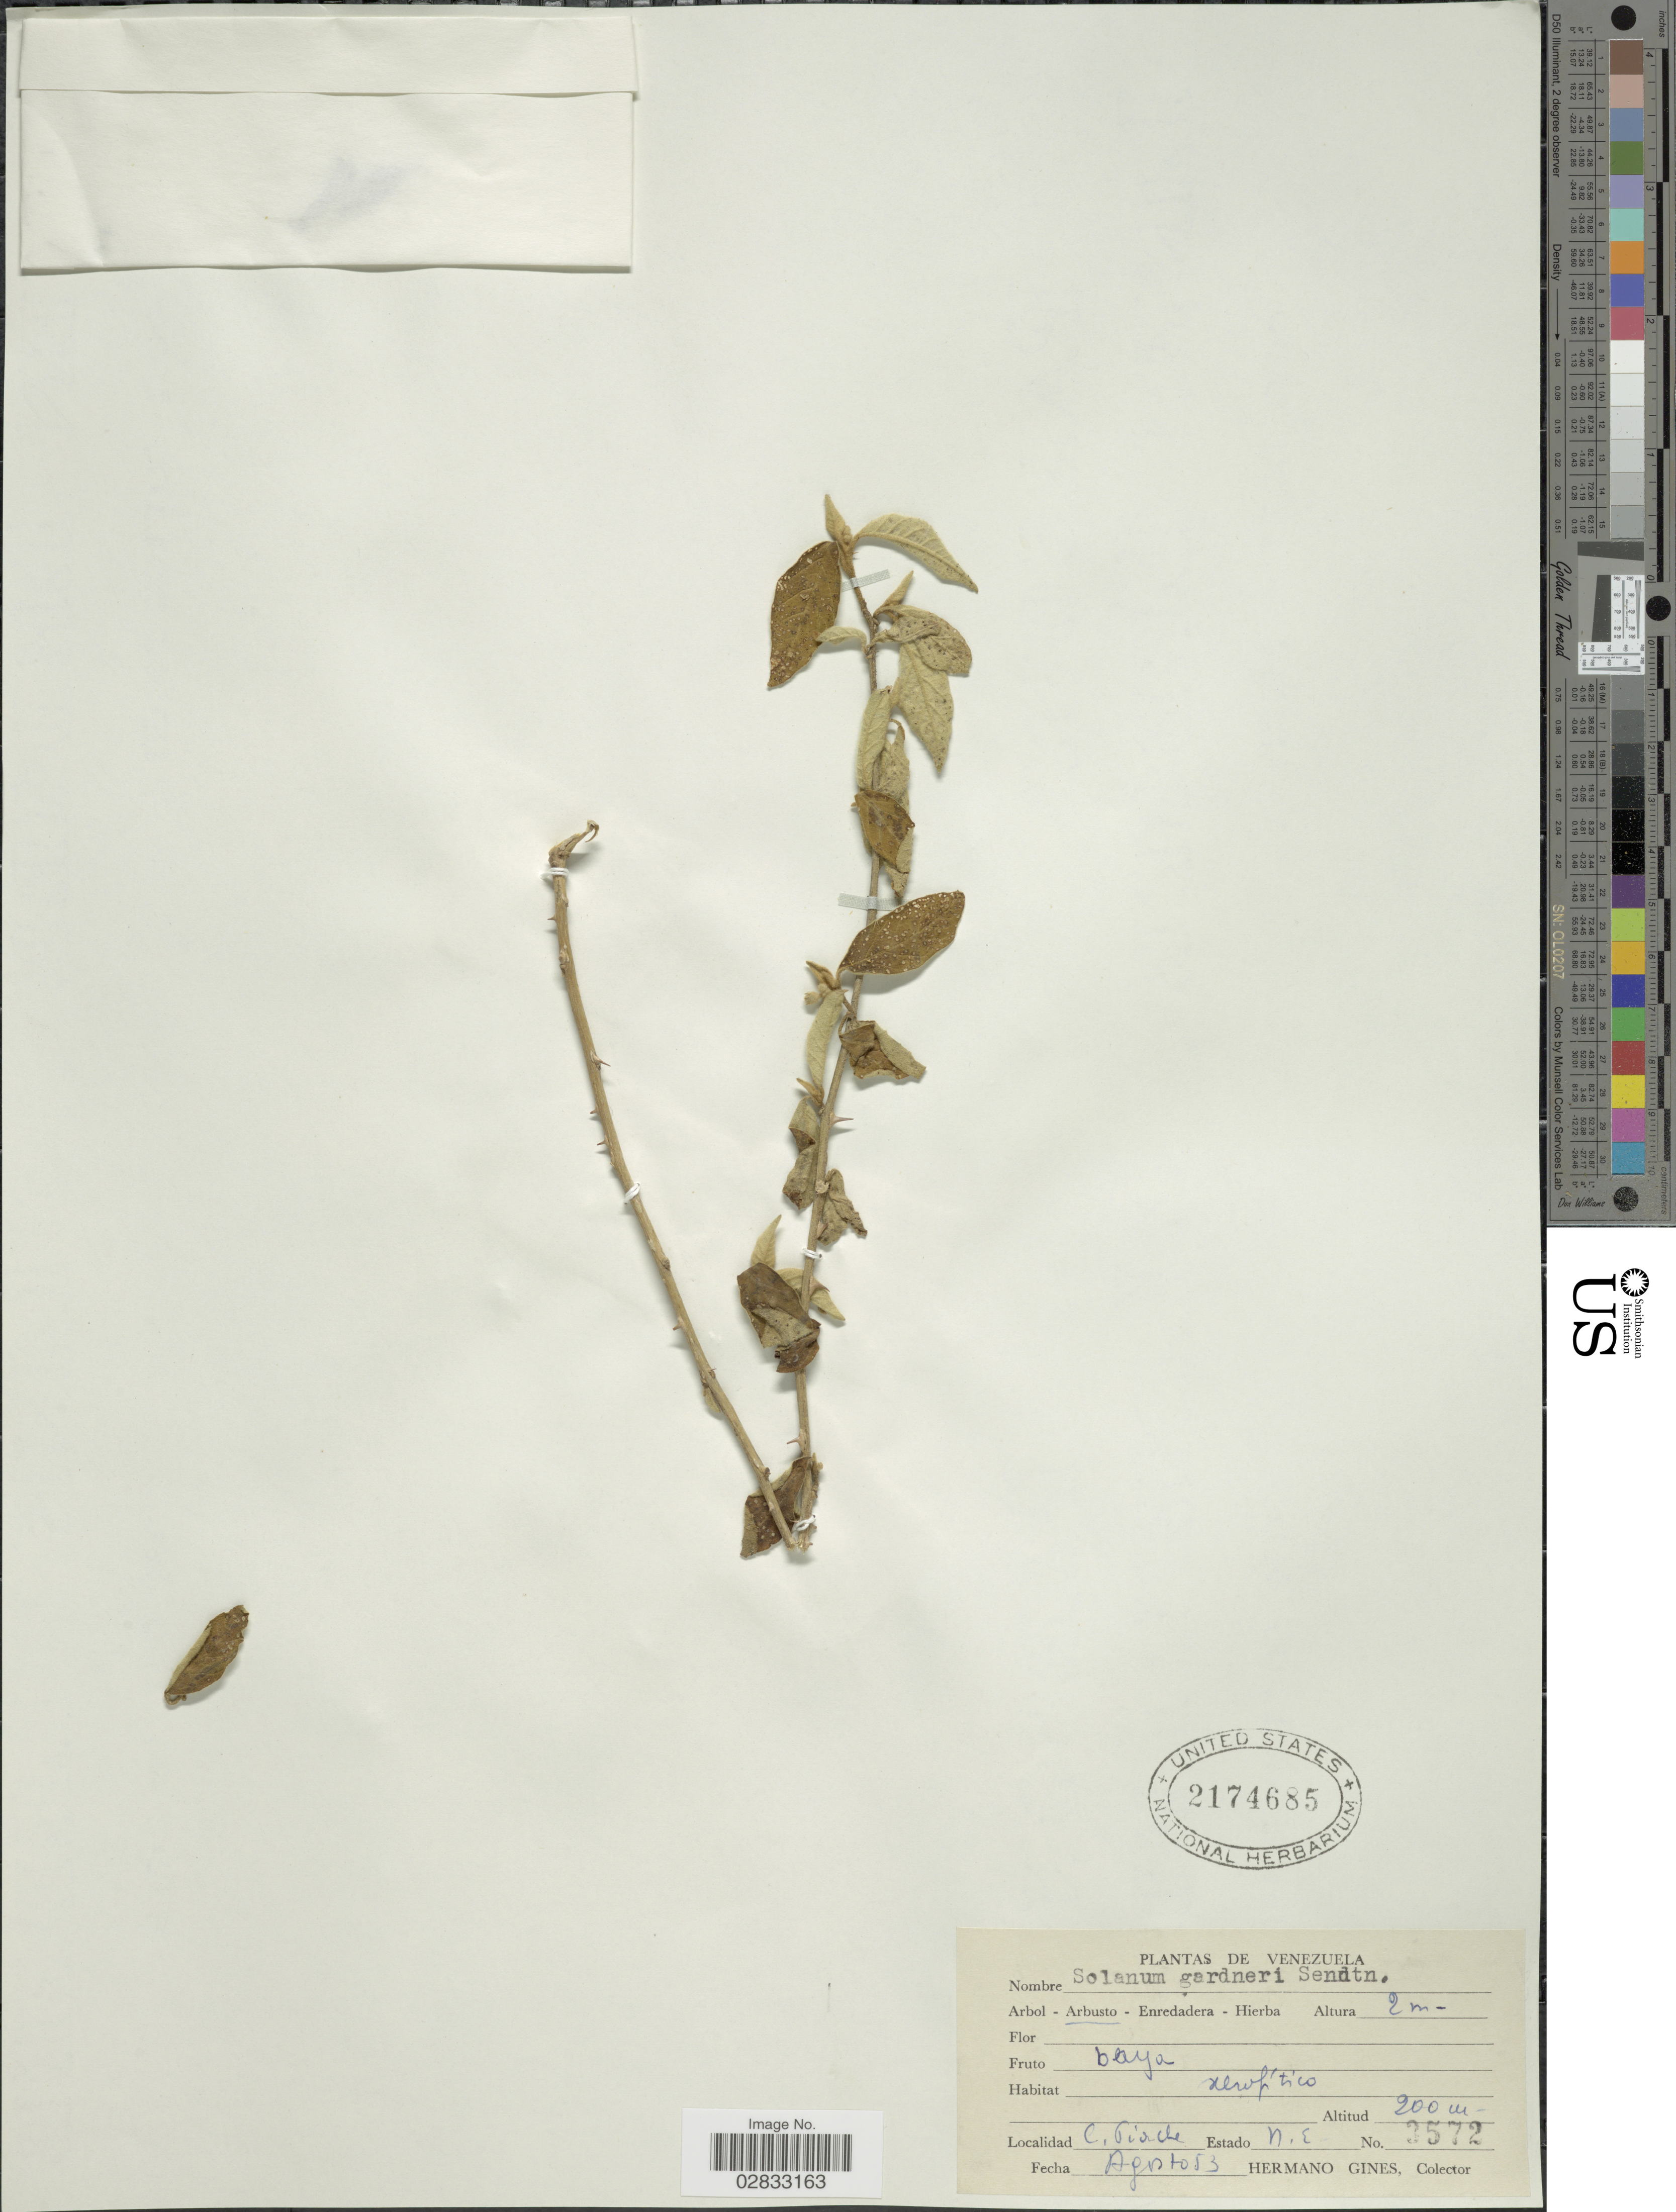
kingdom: Plantae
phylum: Tracheophyta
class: Magnoliopsida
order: Solanales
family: Solanaceae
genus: Solanum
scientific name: Solanum gardneri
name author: Sendtn. in Mart.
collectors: Bro. Gines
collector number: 3572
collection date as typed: Transcribed d/m/y: /8/53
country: Venezuela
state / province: Nueva Esparta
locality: C. Piache [Cerro Piache]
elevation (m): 200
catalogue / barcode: US 2174685